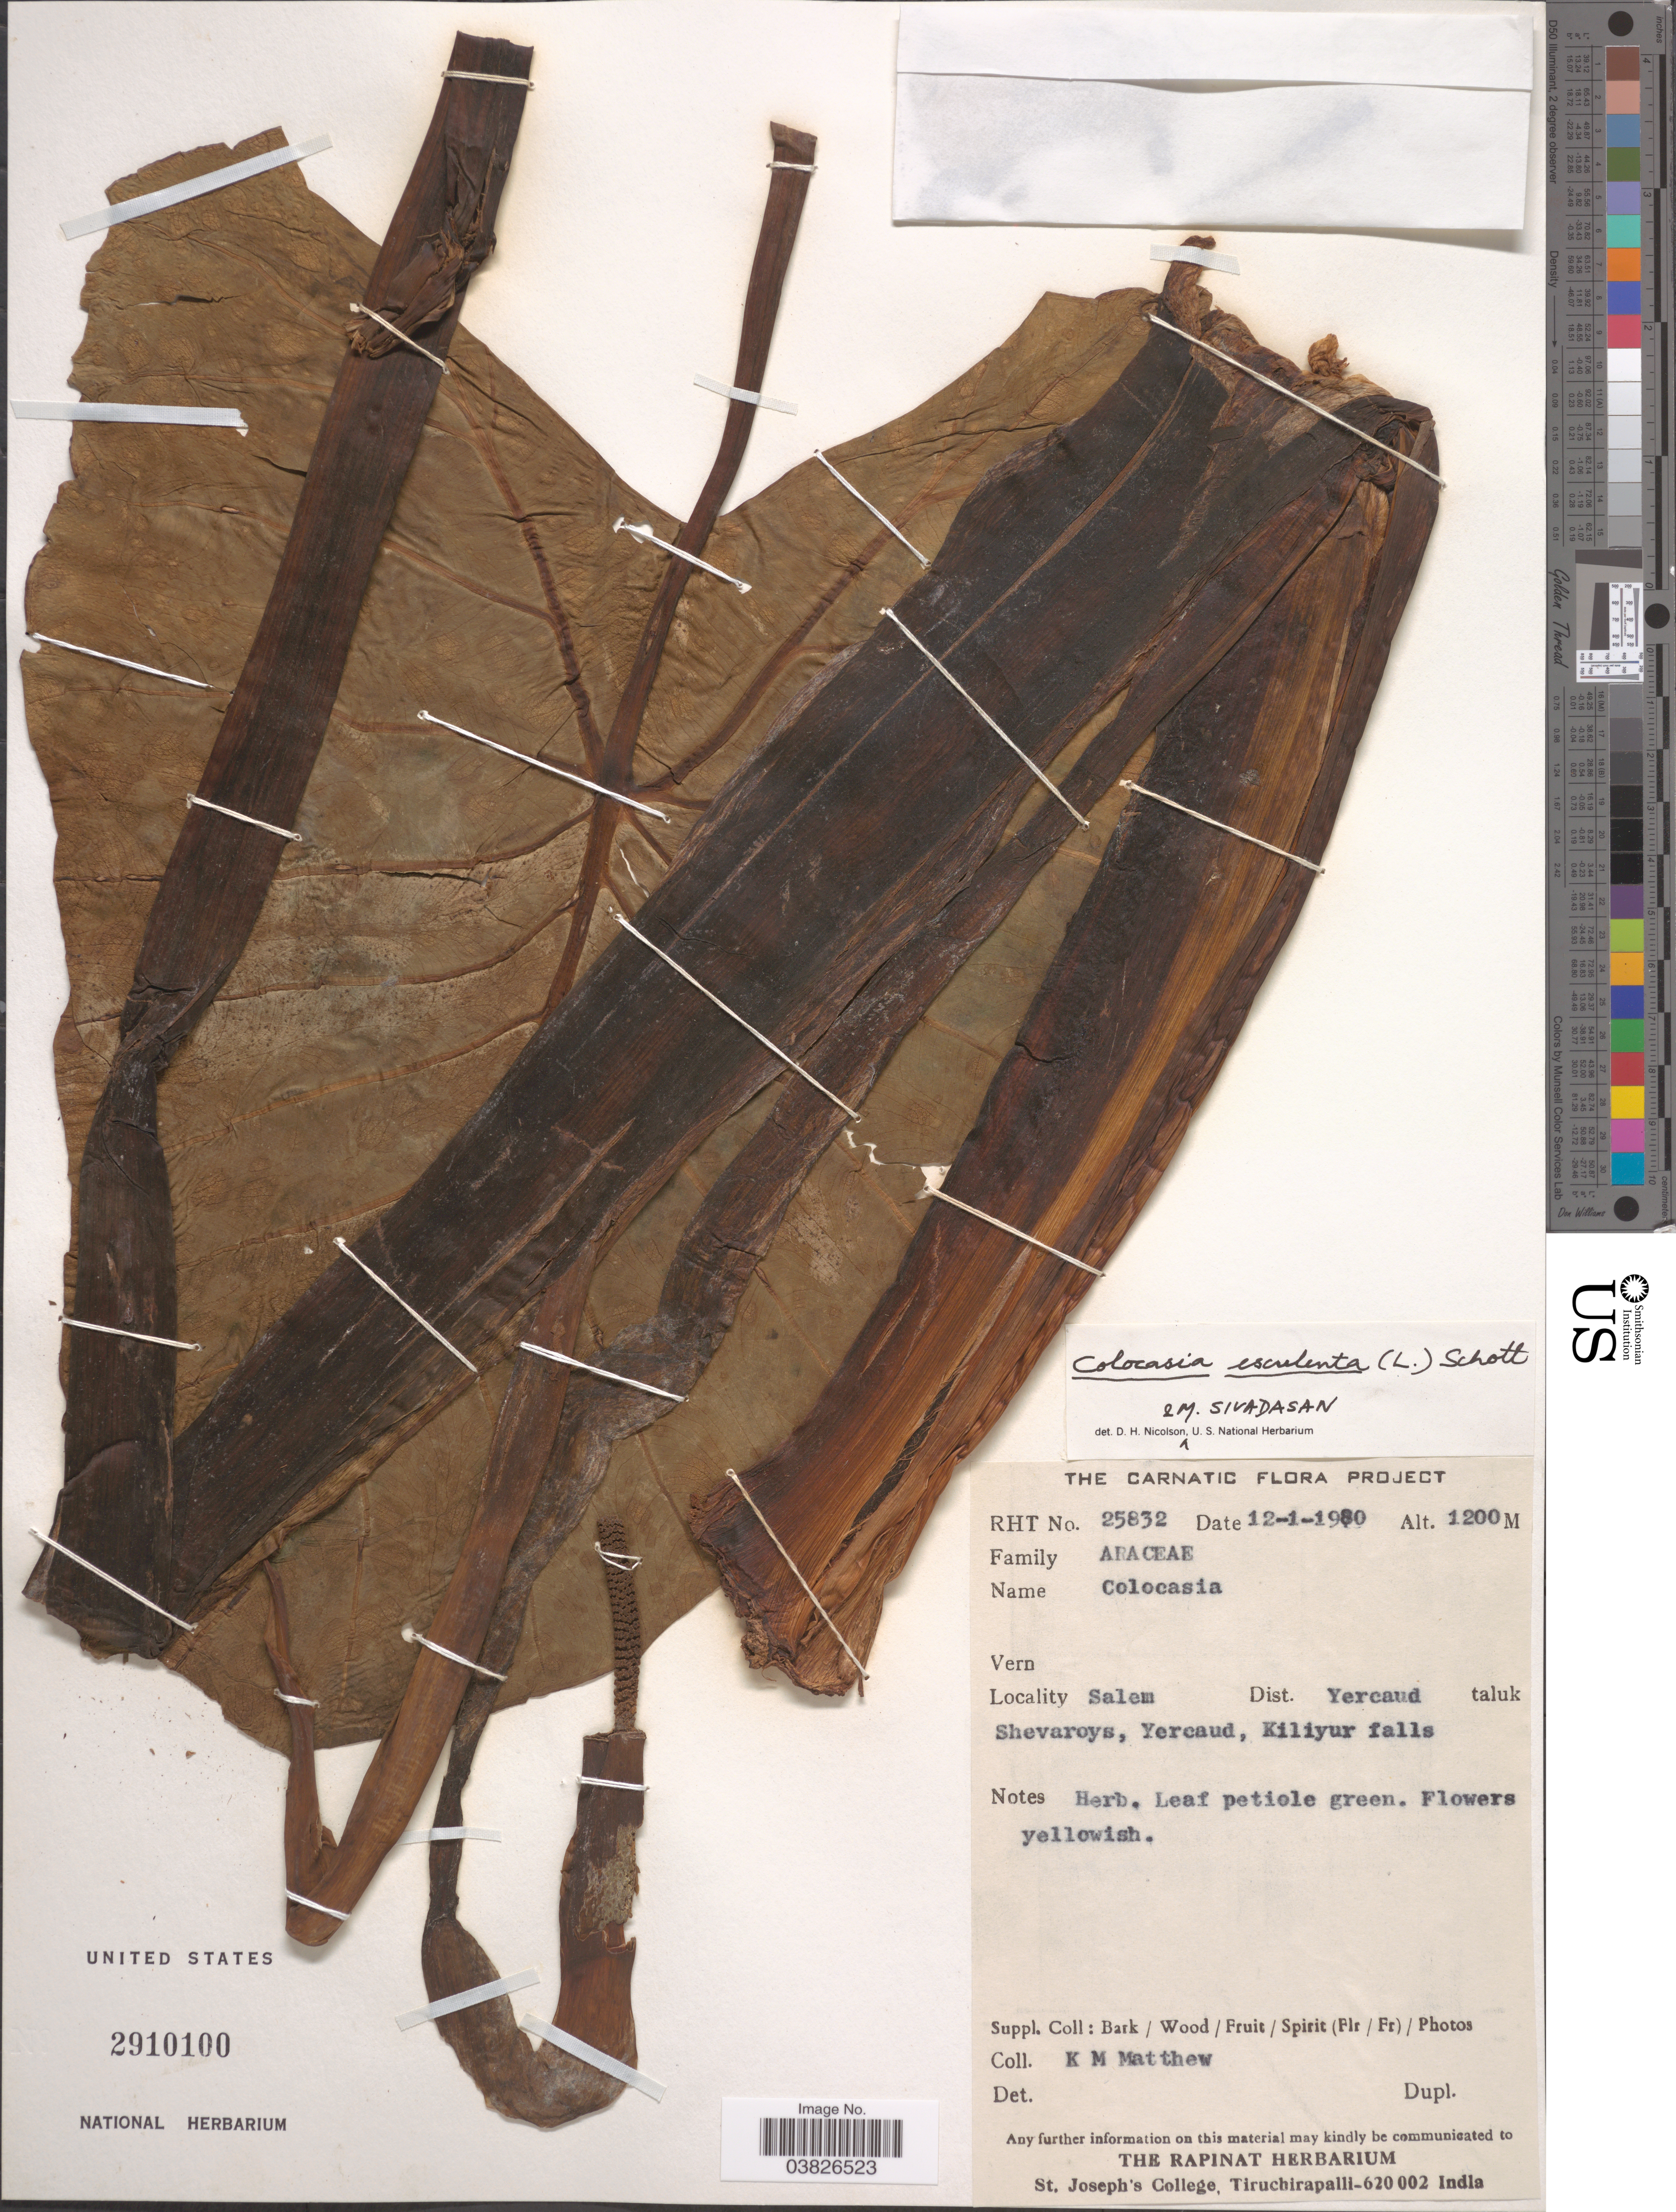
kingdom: Plantae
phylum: Tracheophyta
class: Liliopsida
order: Alismatales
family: Araceae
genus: Colocasia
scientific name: Colocasia esculenta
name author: (L.) Schott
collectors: K. M. Matthew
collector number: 25832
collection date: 1980-01-12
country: India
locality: Salem Dist. Yercaud taluk Shevaroys, Yercaud, Kiliyur falls.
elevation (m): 1200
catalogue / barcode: US 2910100